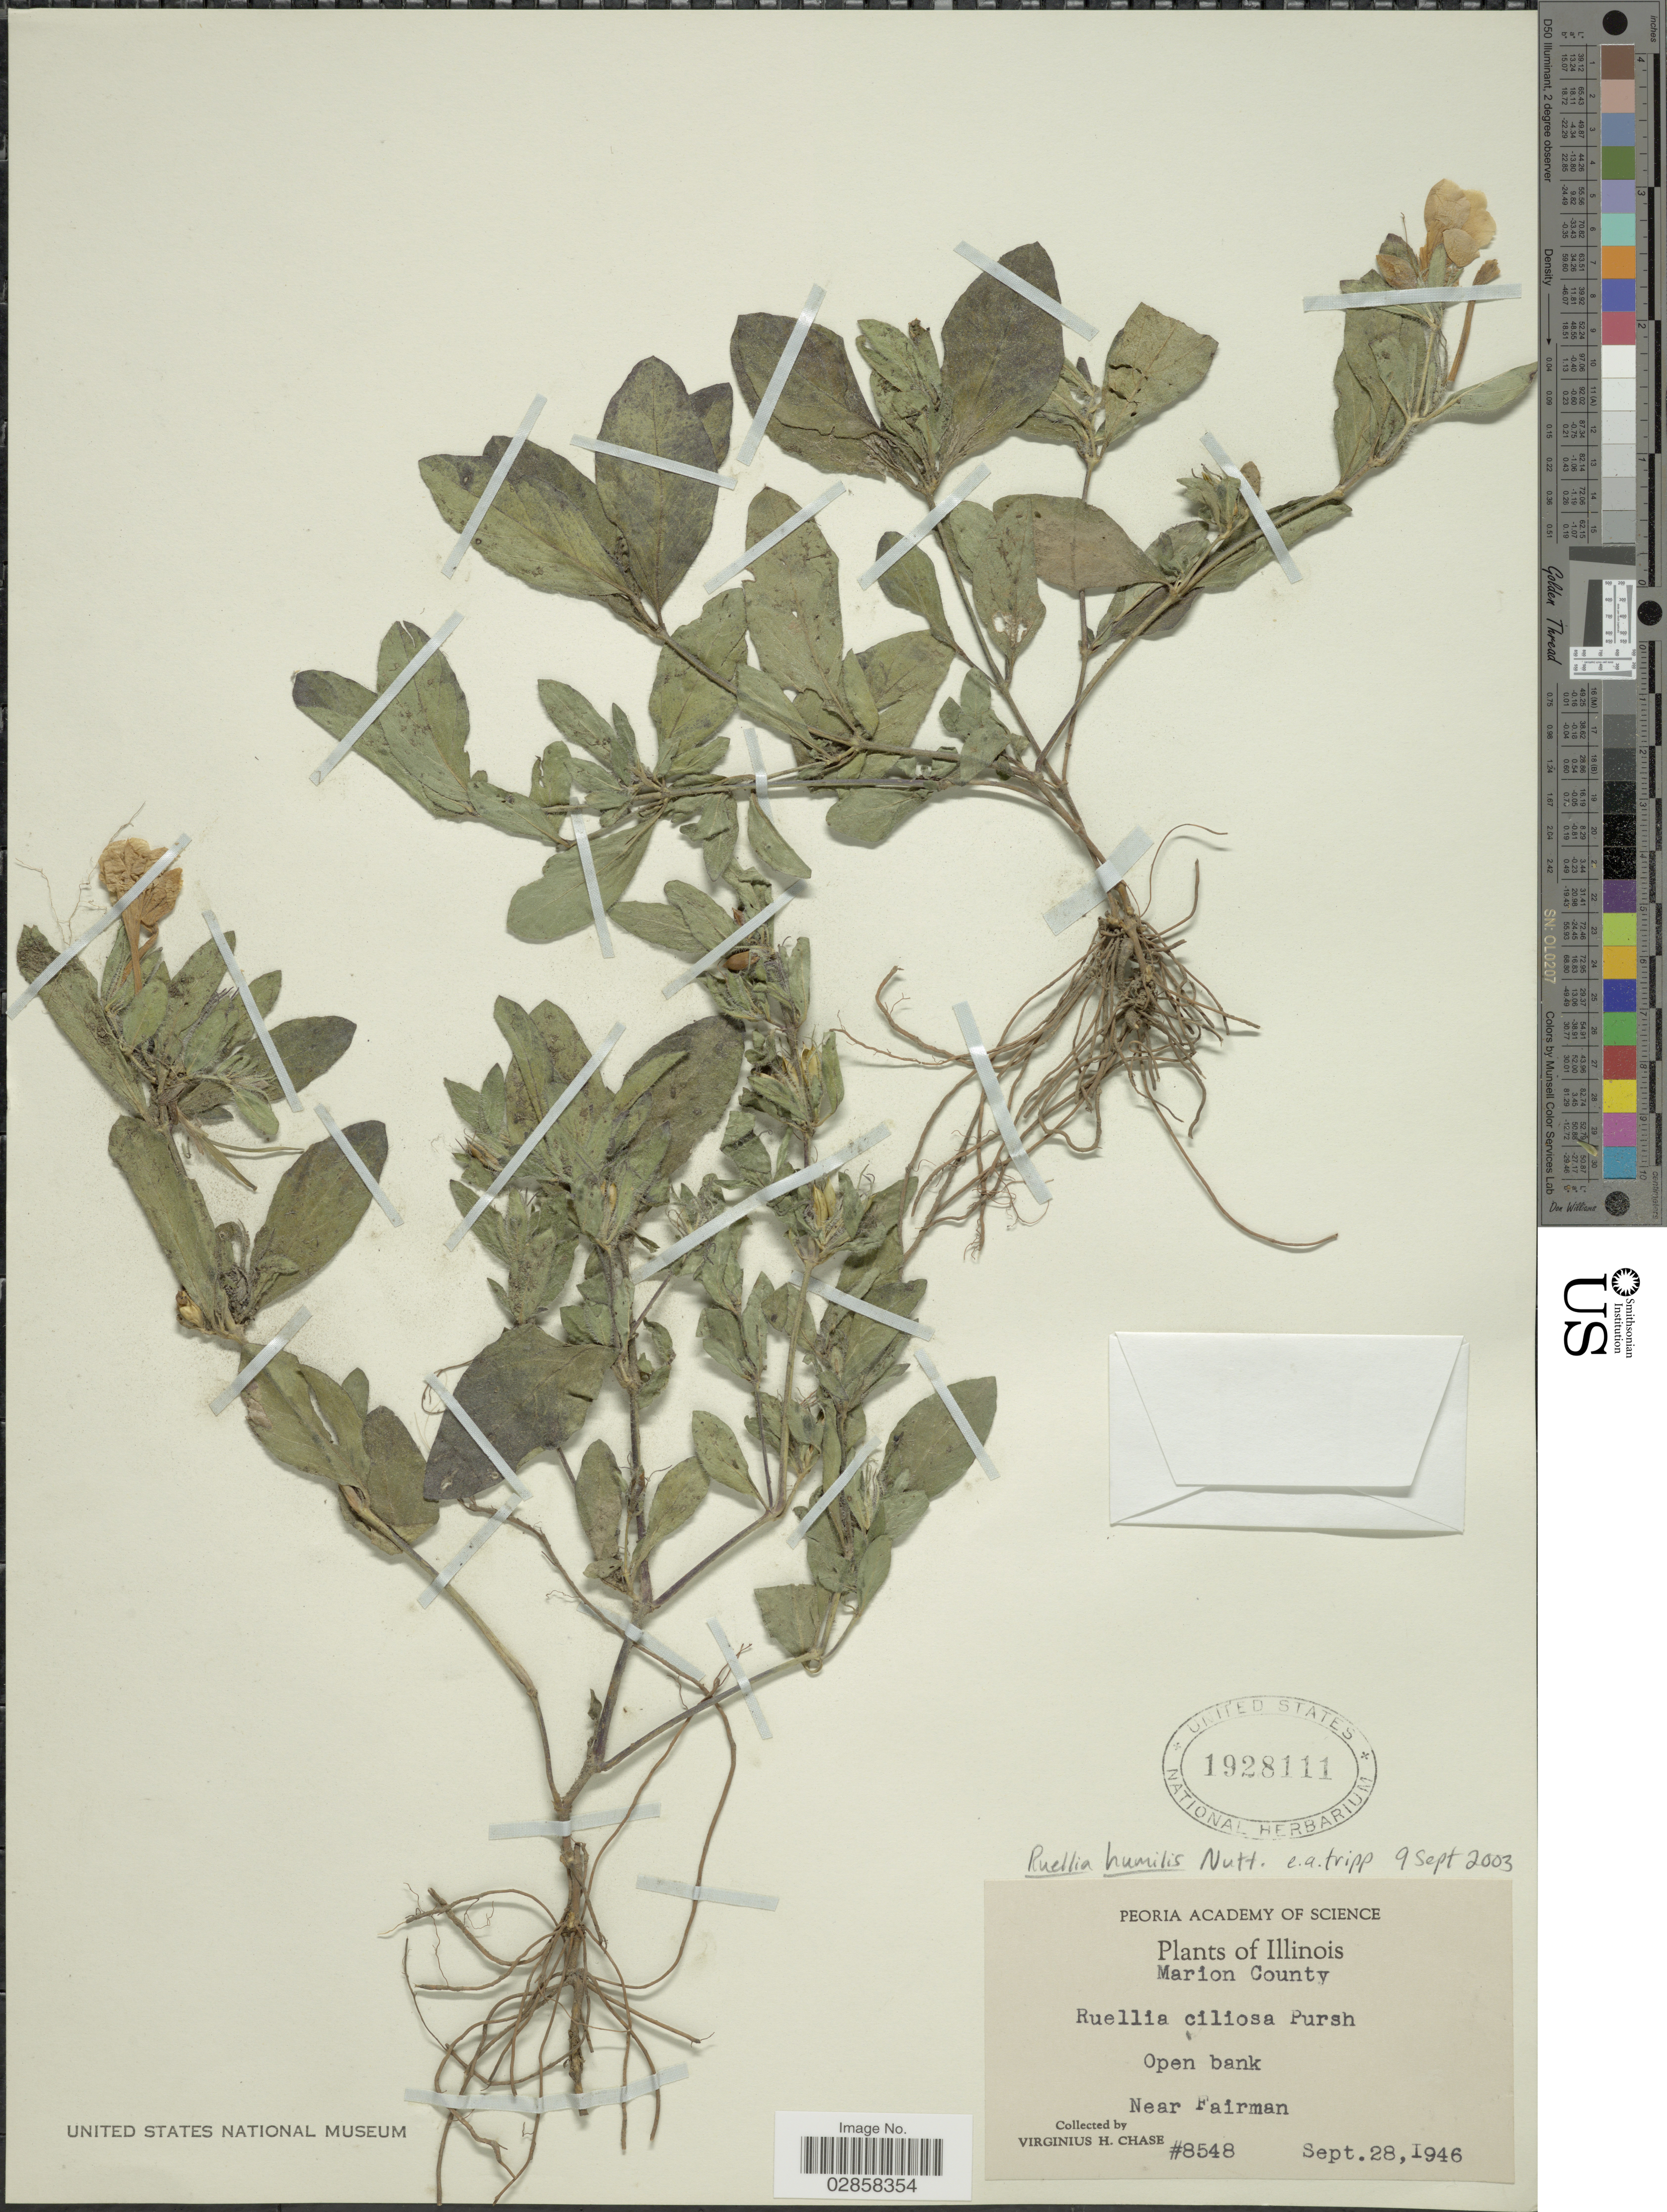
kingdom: Plantae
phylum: Tracheophyta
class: Magnoliopsida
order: Lamiales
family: Acanthaceae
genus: Ruellia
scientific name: Ruellia sp.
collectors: V. H. Chase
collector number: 8548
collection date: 1946-09-28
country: United States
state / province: Illinois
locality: Marion County. Near Fairman.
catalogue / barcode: US 1928111